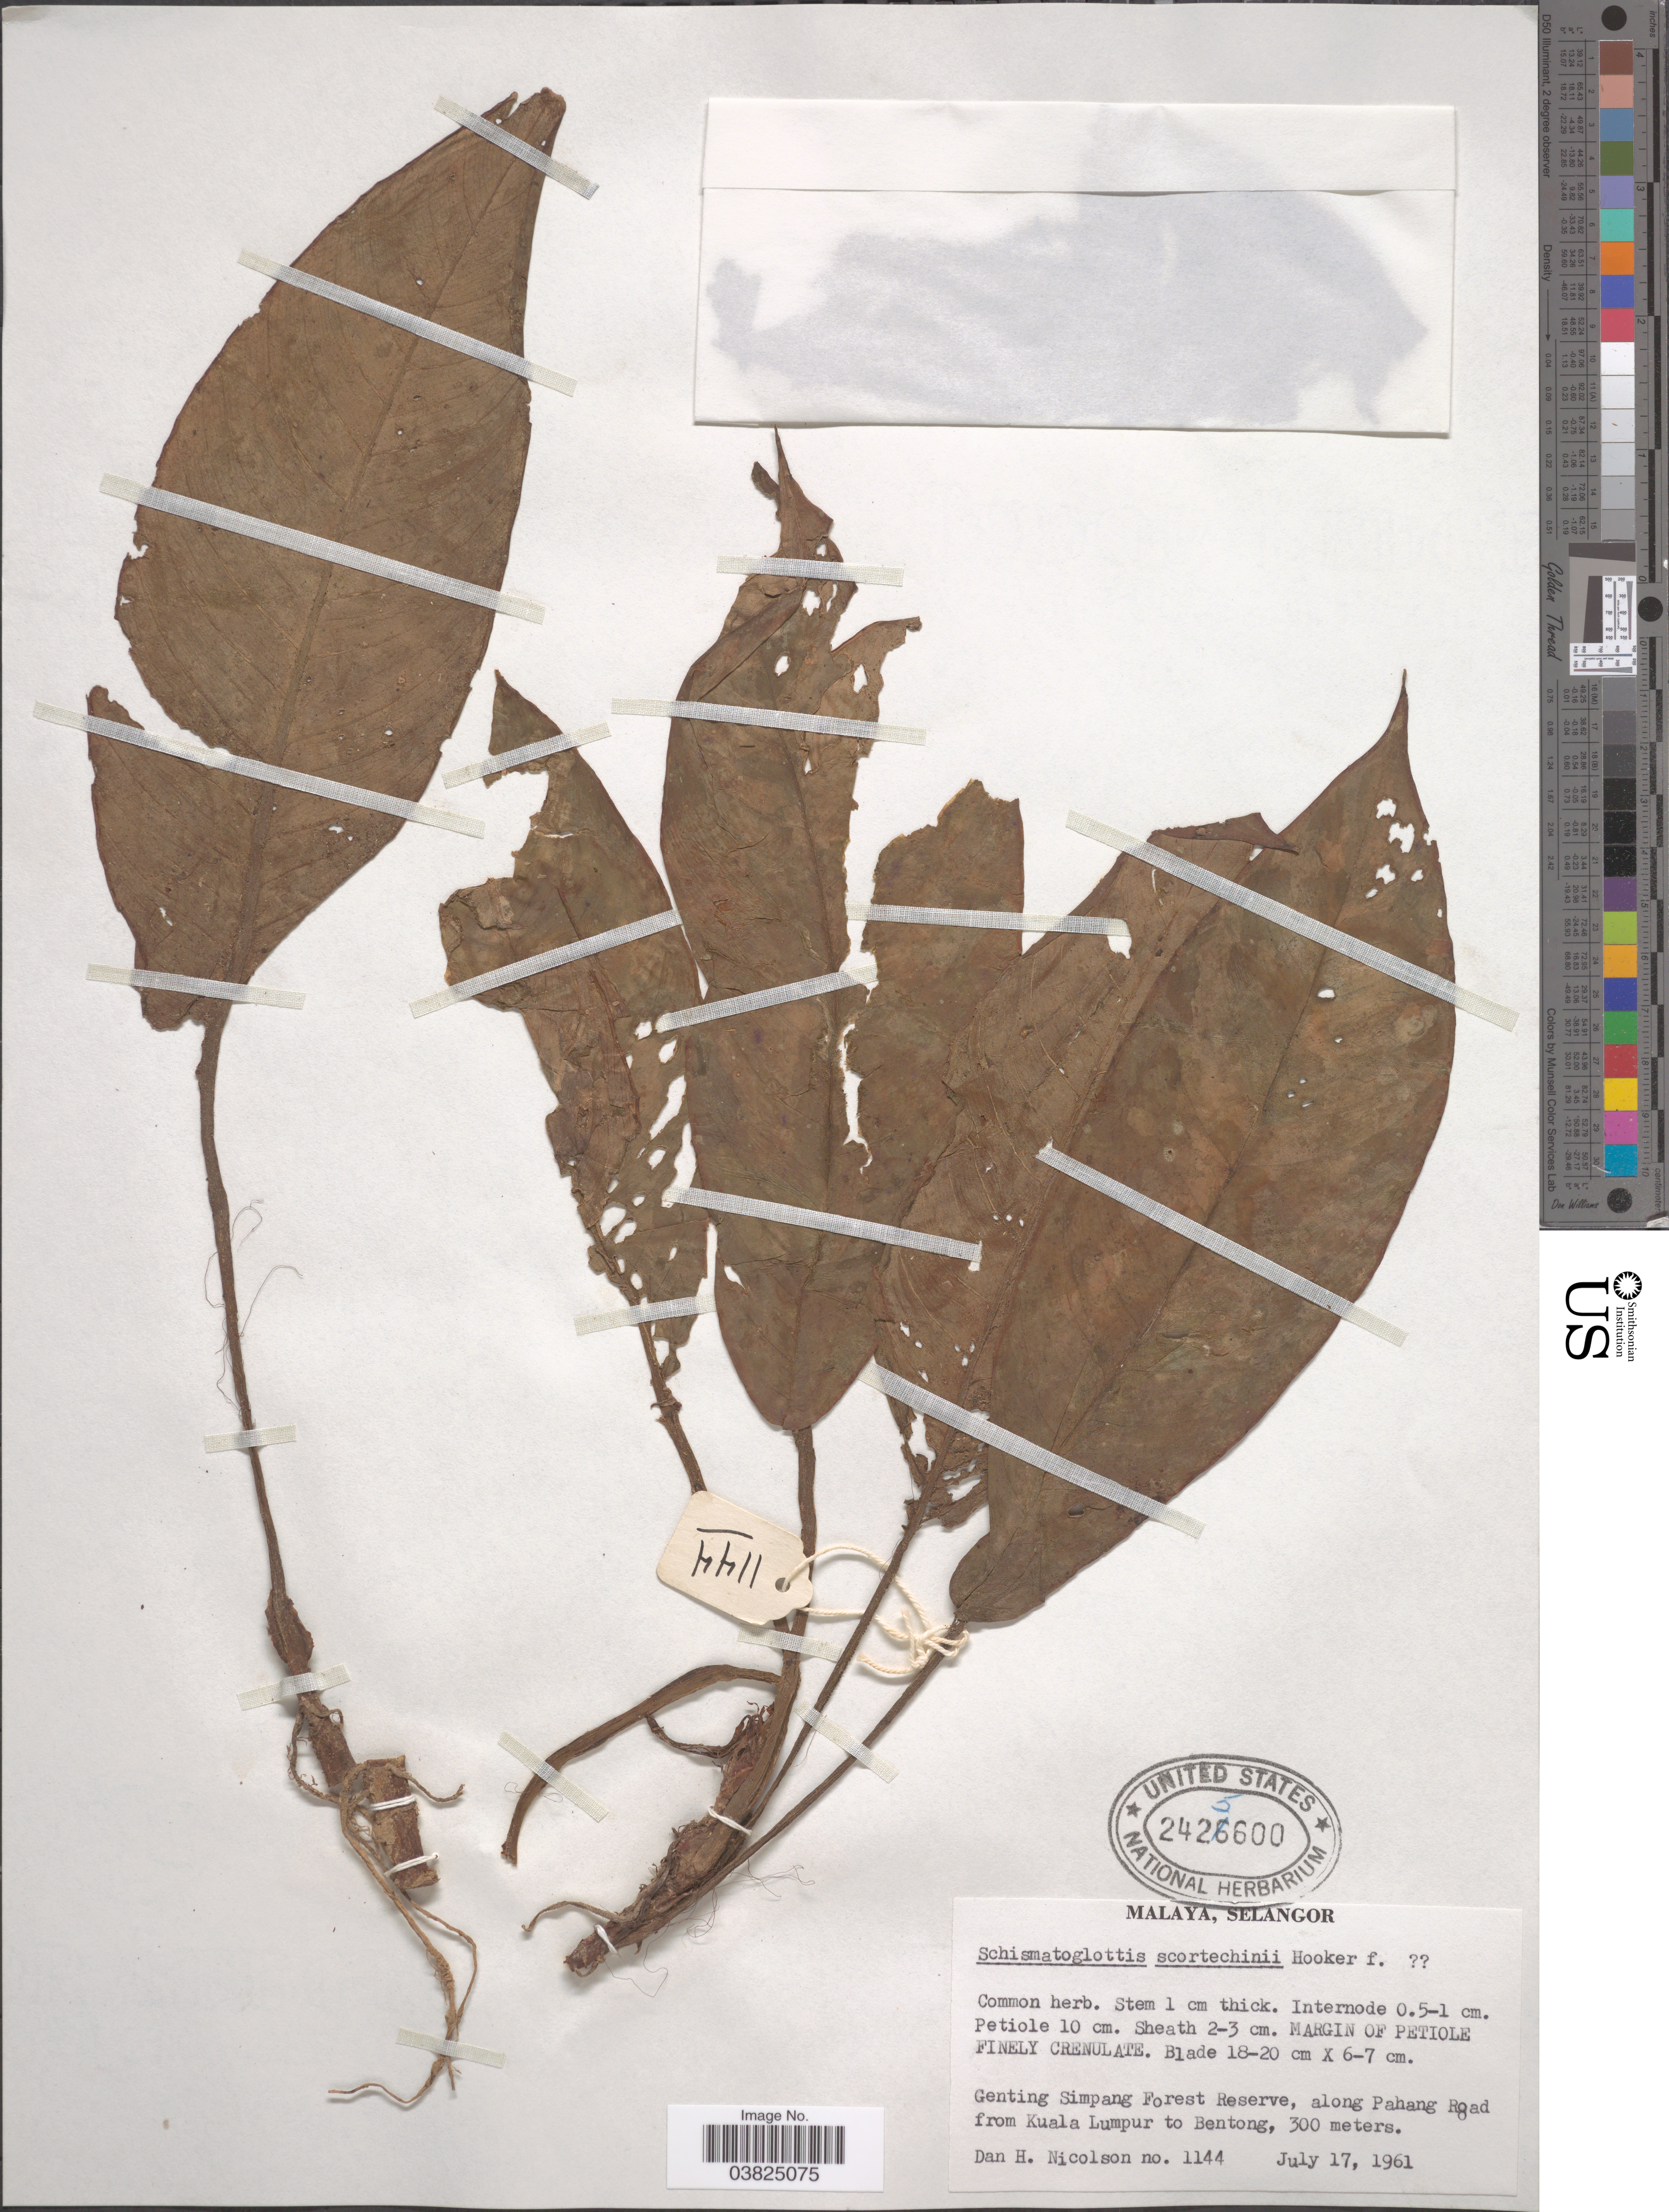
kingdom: Plantae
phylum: Tracheophyta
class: Liliopsida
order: Alismatales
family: Araceae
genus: Schismatoglottis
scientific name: Schismatoglottis scortechinii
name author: Hook. f.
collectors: D. H. Nicolson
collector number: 1144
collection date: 1961-07-17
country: Malaysia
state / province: Selangor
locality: Malaya. Genting Simpang Forest Reserve, along Pahang Road from Kuala Lumpur to Bentong.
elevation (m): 300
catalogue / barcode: US 2425600